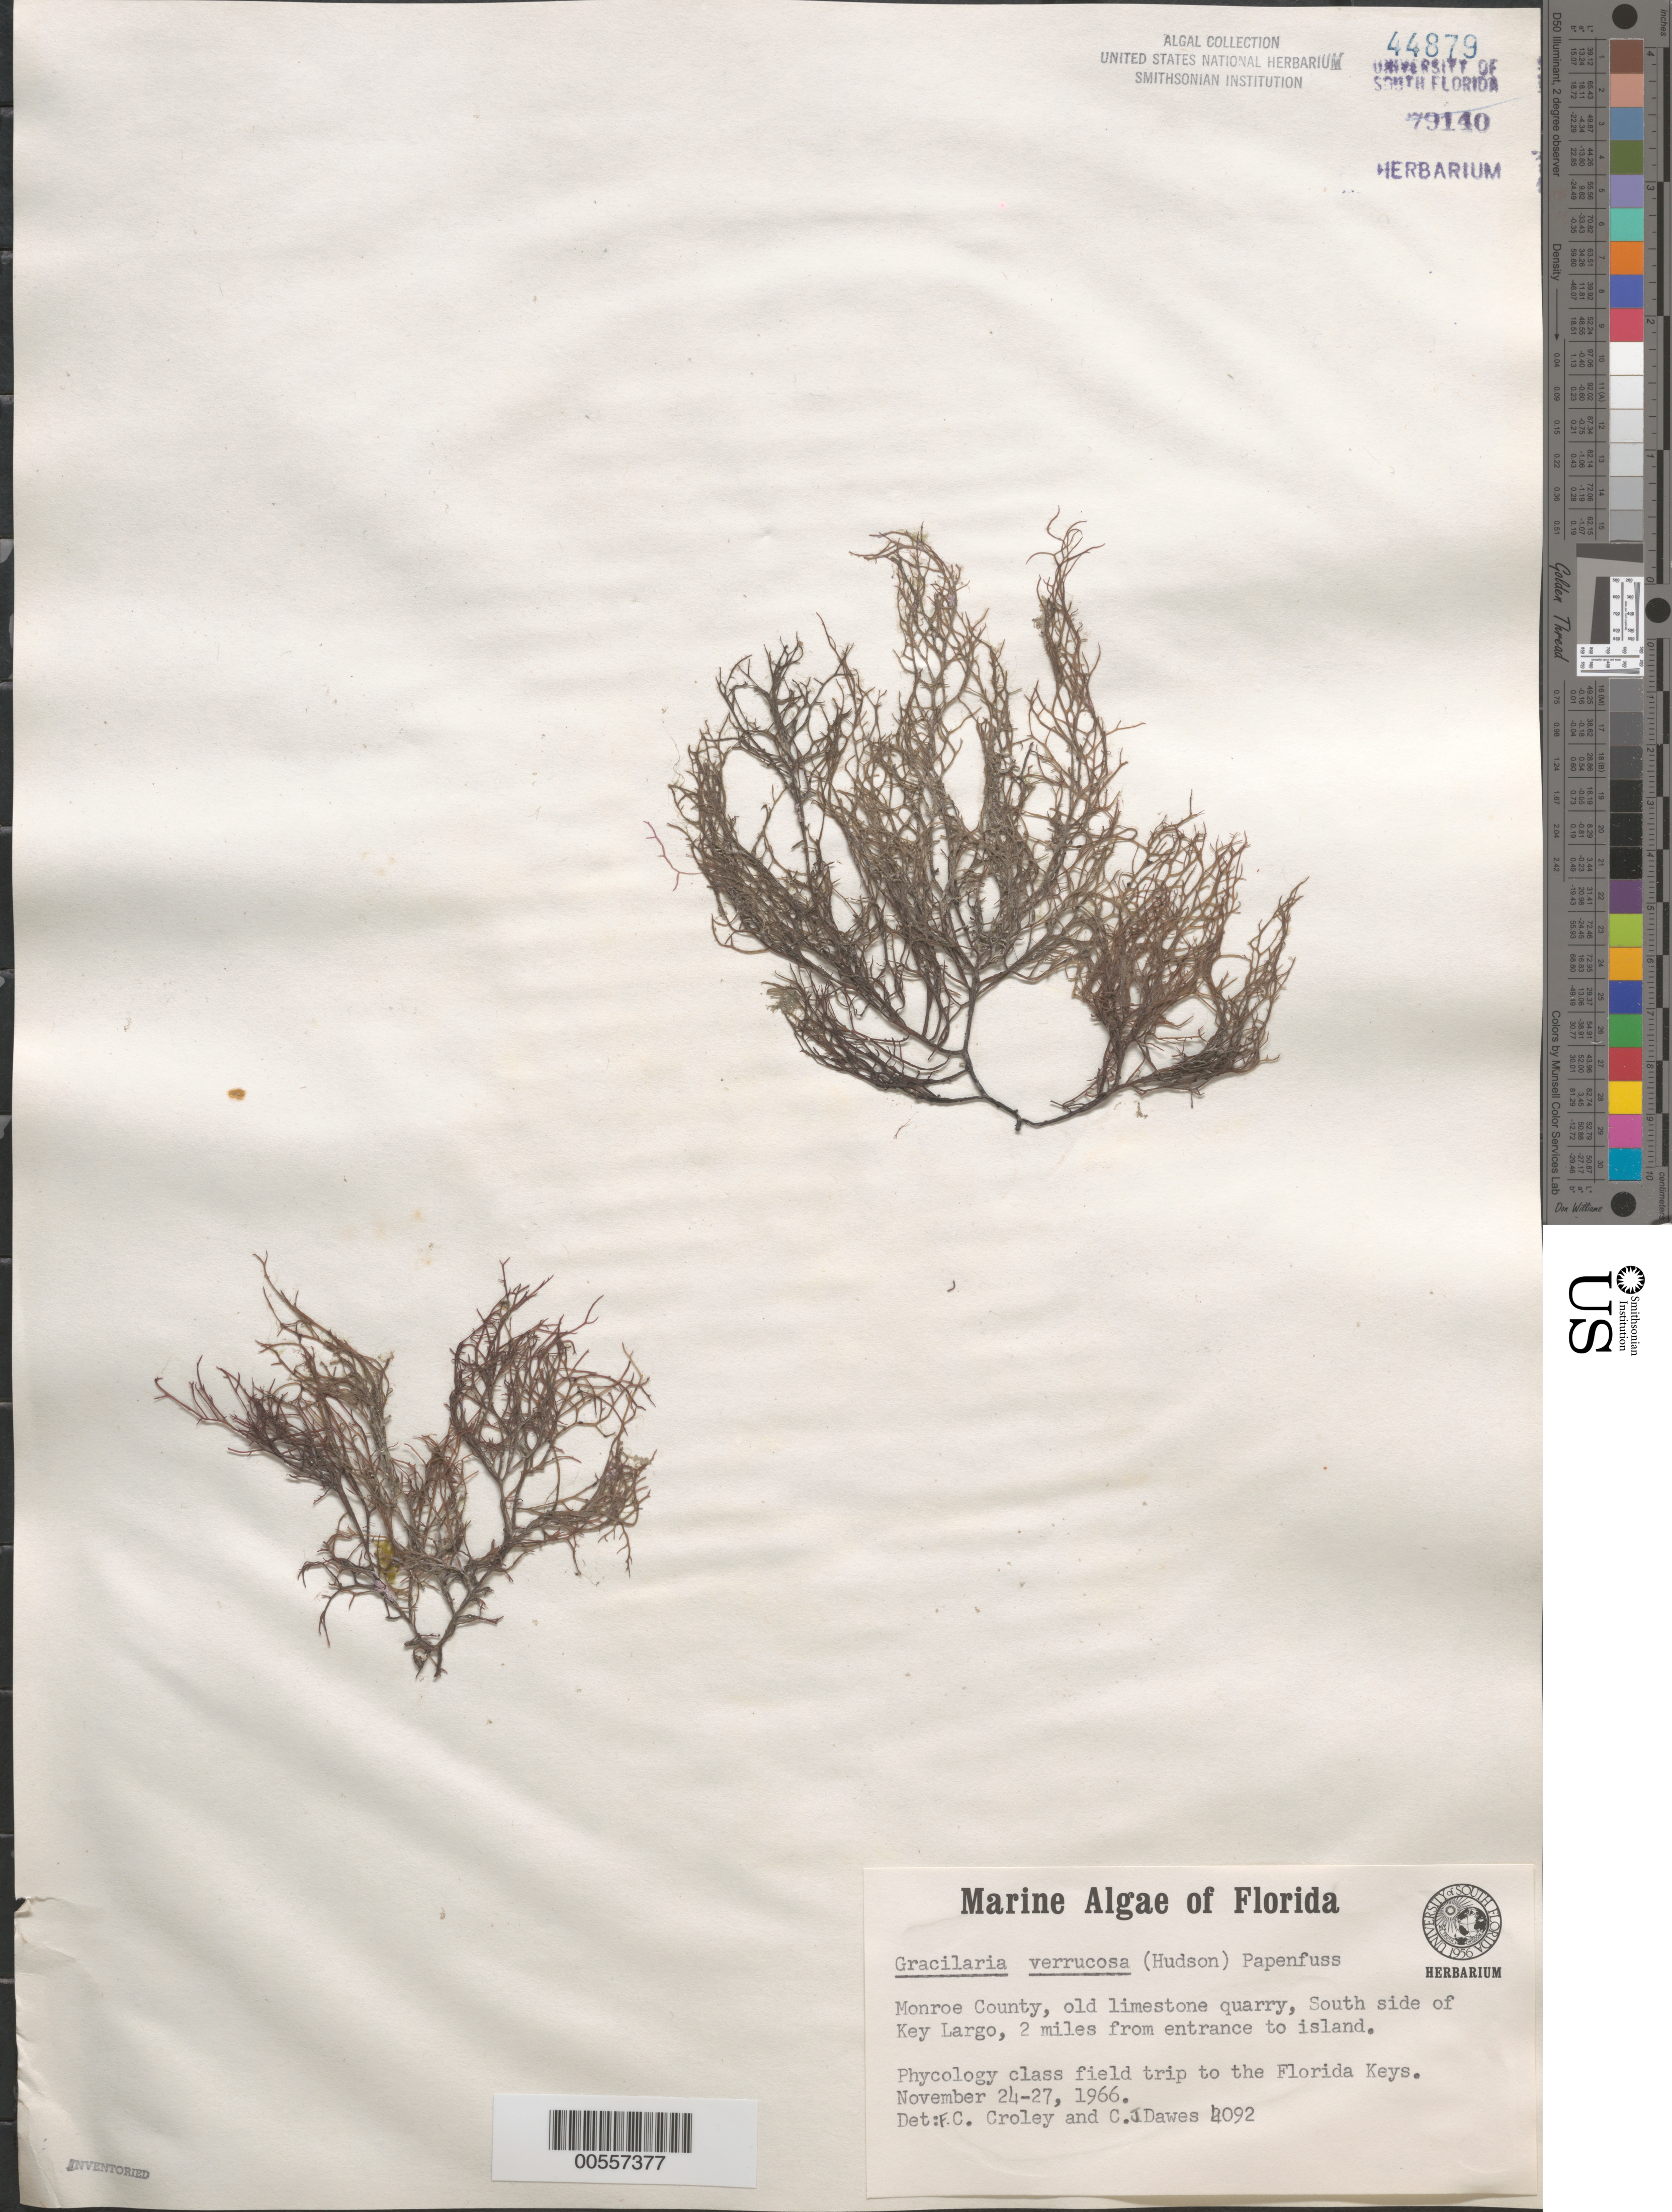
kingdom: Plantae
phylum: Rhodophyta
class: Florideophyceae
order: Gracilariales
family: Gracilariaceae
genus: Gracilariopsis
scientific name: Gracilariopsis longissima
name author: (S.G. Gmel.) Steentoft et al.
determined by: Algae name updating Project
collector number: CJD 4092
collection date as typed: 24 Nov 1966 TO 27 Nov 1966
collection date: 1966-11-24/1966-11-27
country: United States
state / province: Florida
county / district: Monroe County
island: Key Largo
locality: South part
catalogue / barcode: US 44879